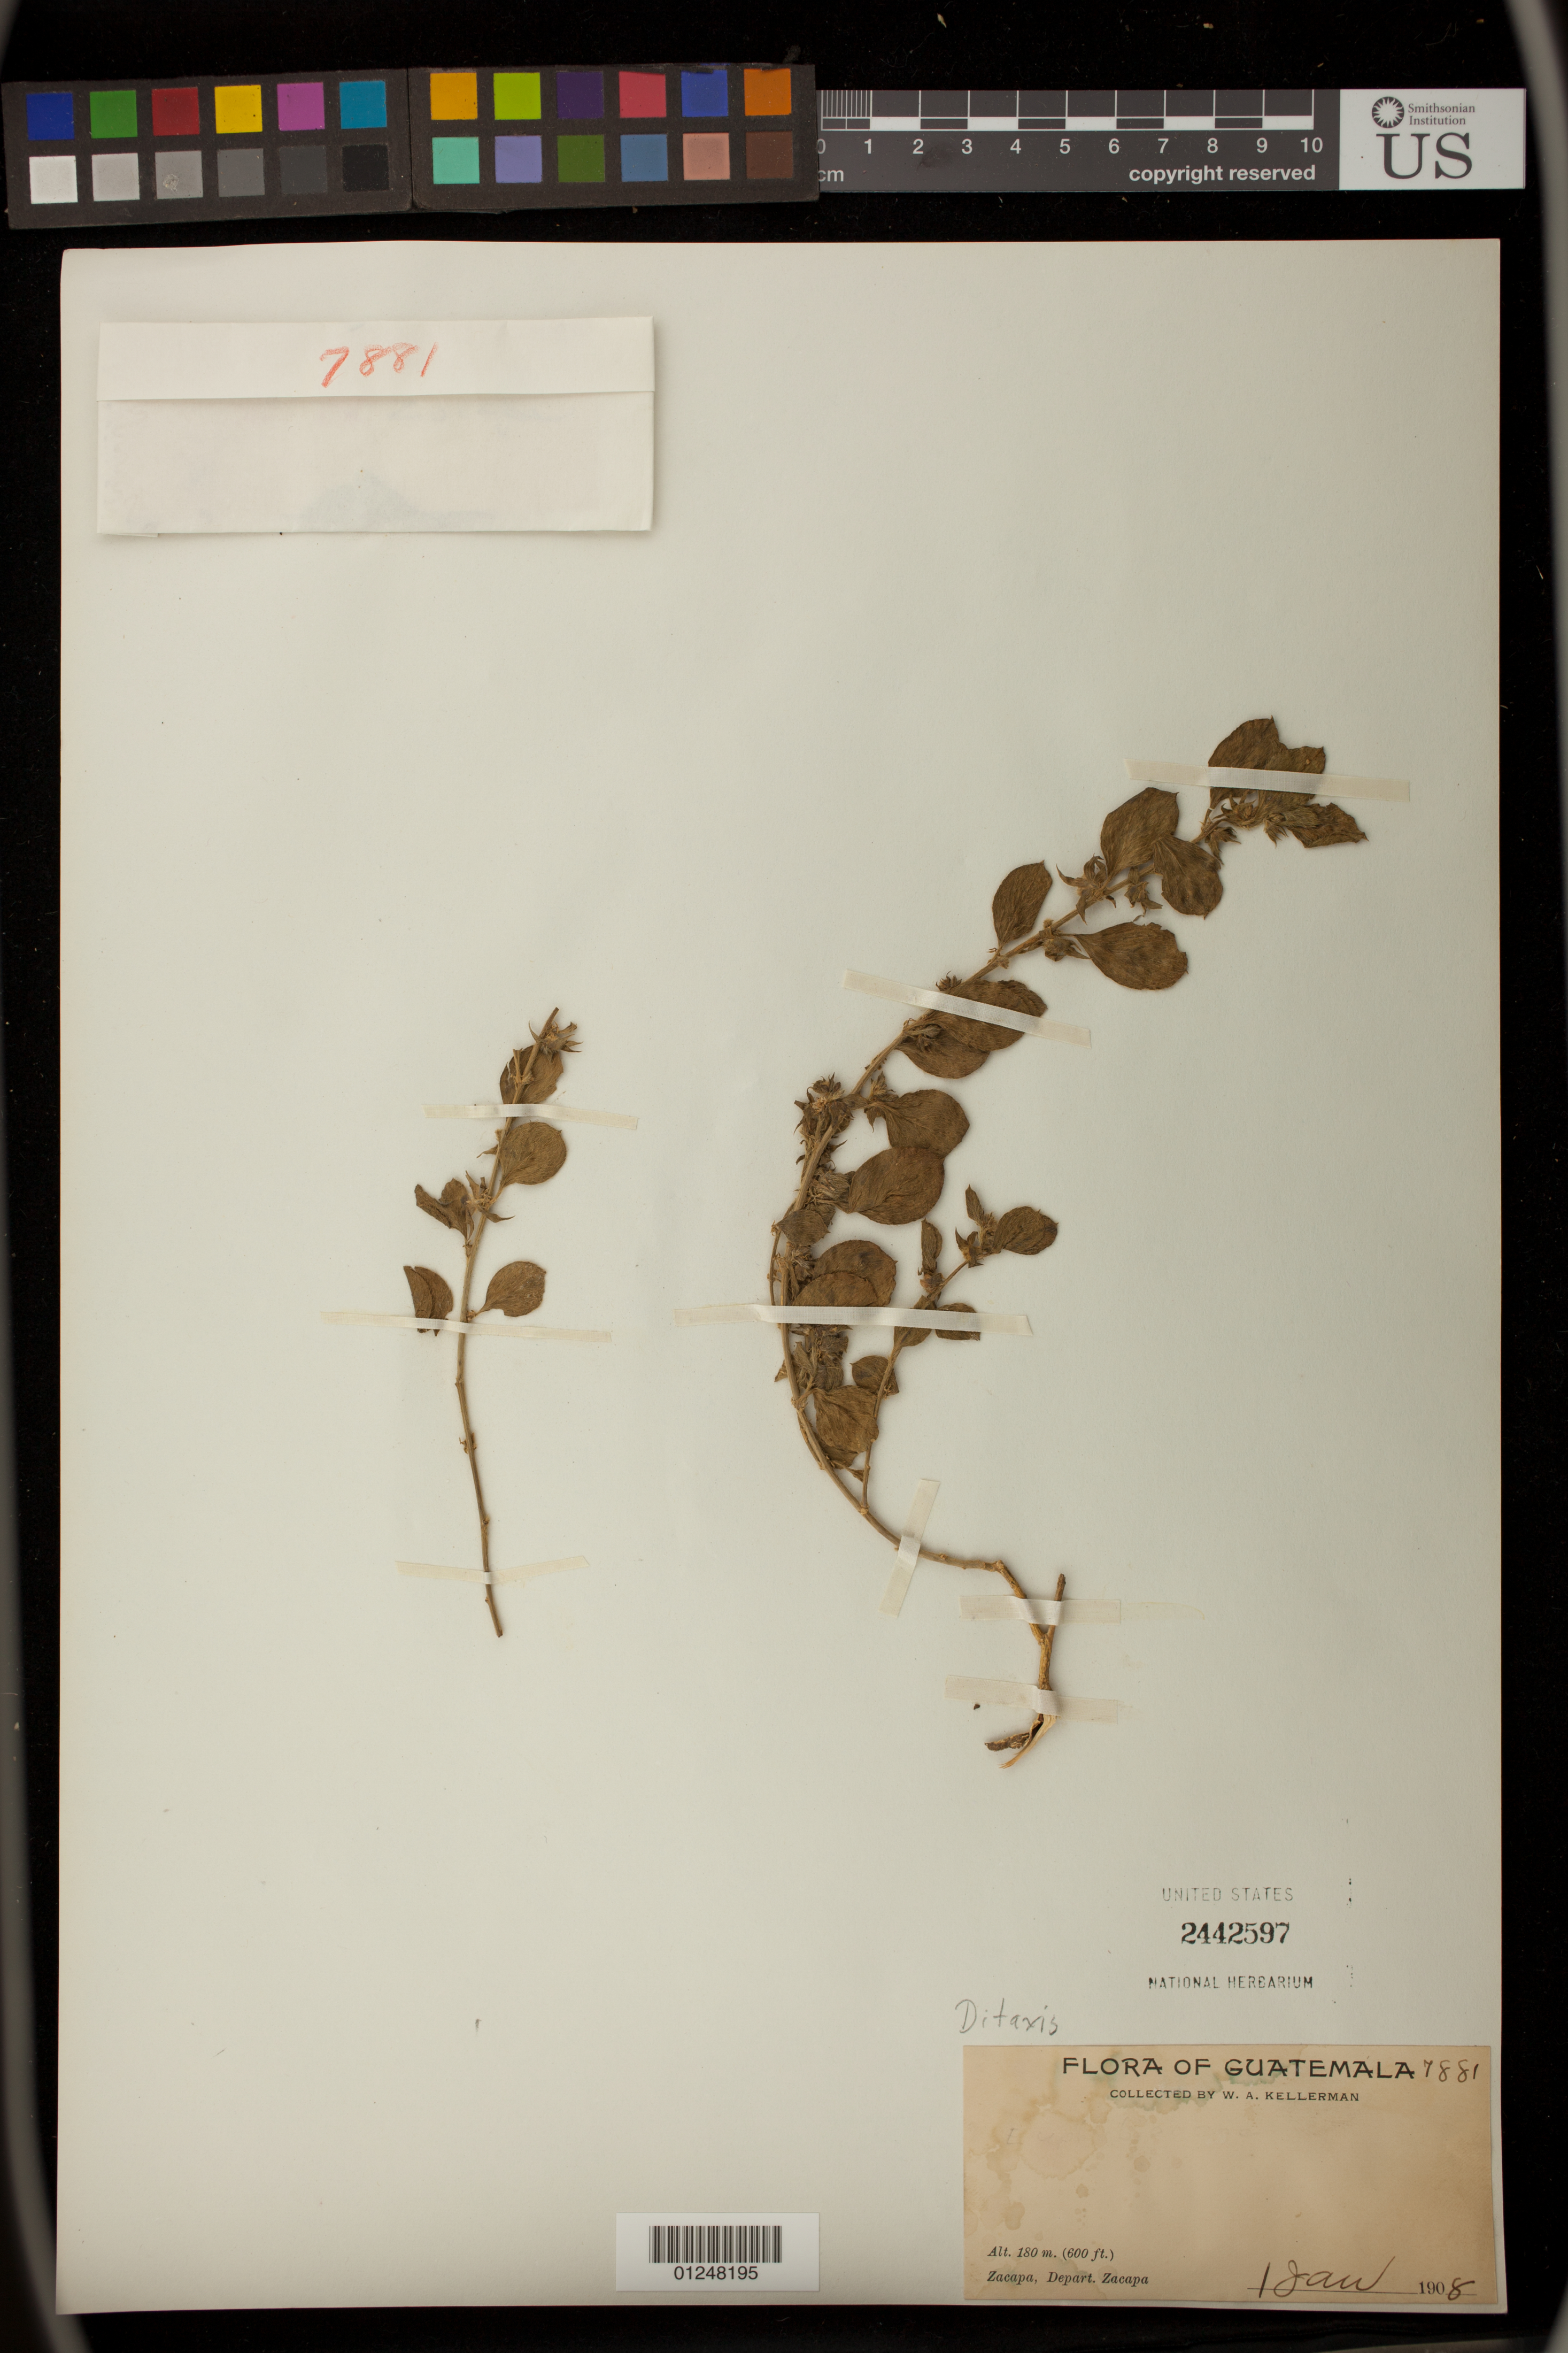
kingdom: Plantae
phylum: Tracheophyta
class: Magnoliopsida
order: Malpighiales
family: Euphorbiaceae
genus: Argythamnia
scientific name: Argythamnia argothamnoides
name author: (Bertero & Spreng.) J.W. Ingram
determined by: Külkamp, Josimar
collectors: W. A. Kellerman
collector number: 7881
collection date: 1908-01-01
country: Guatemala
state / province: Zacapa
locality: Zacapa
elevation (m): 180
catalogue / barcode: US 2442597